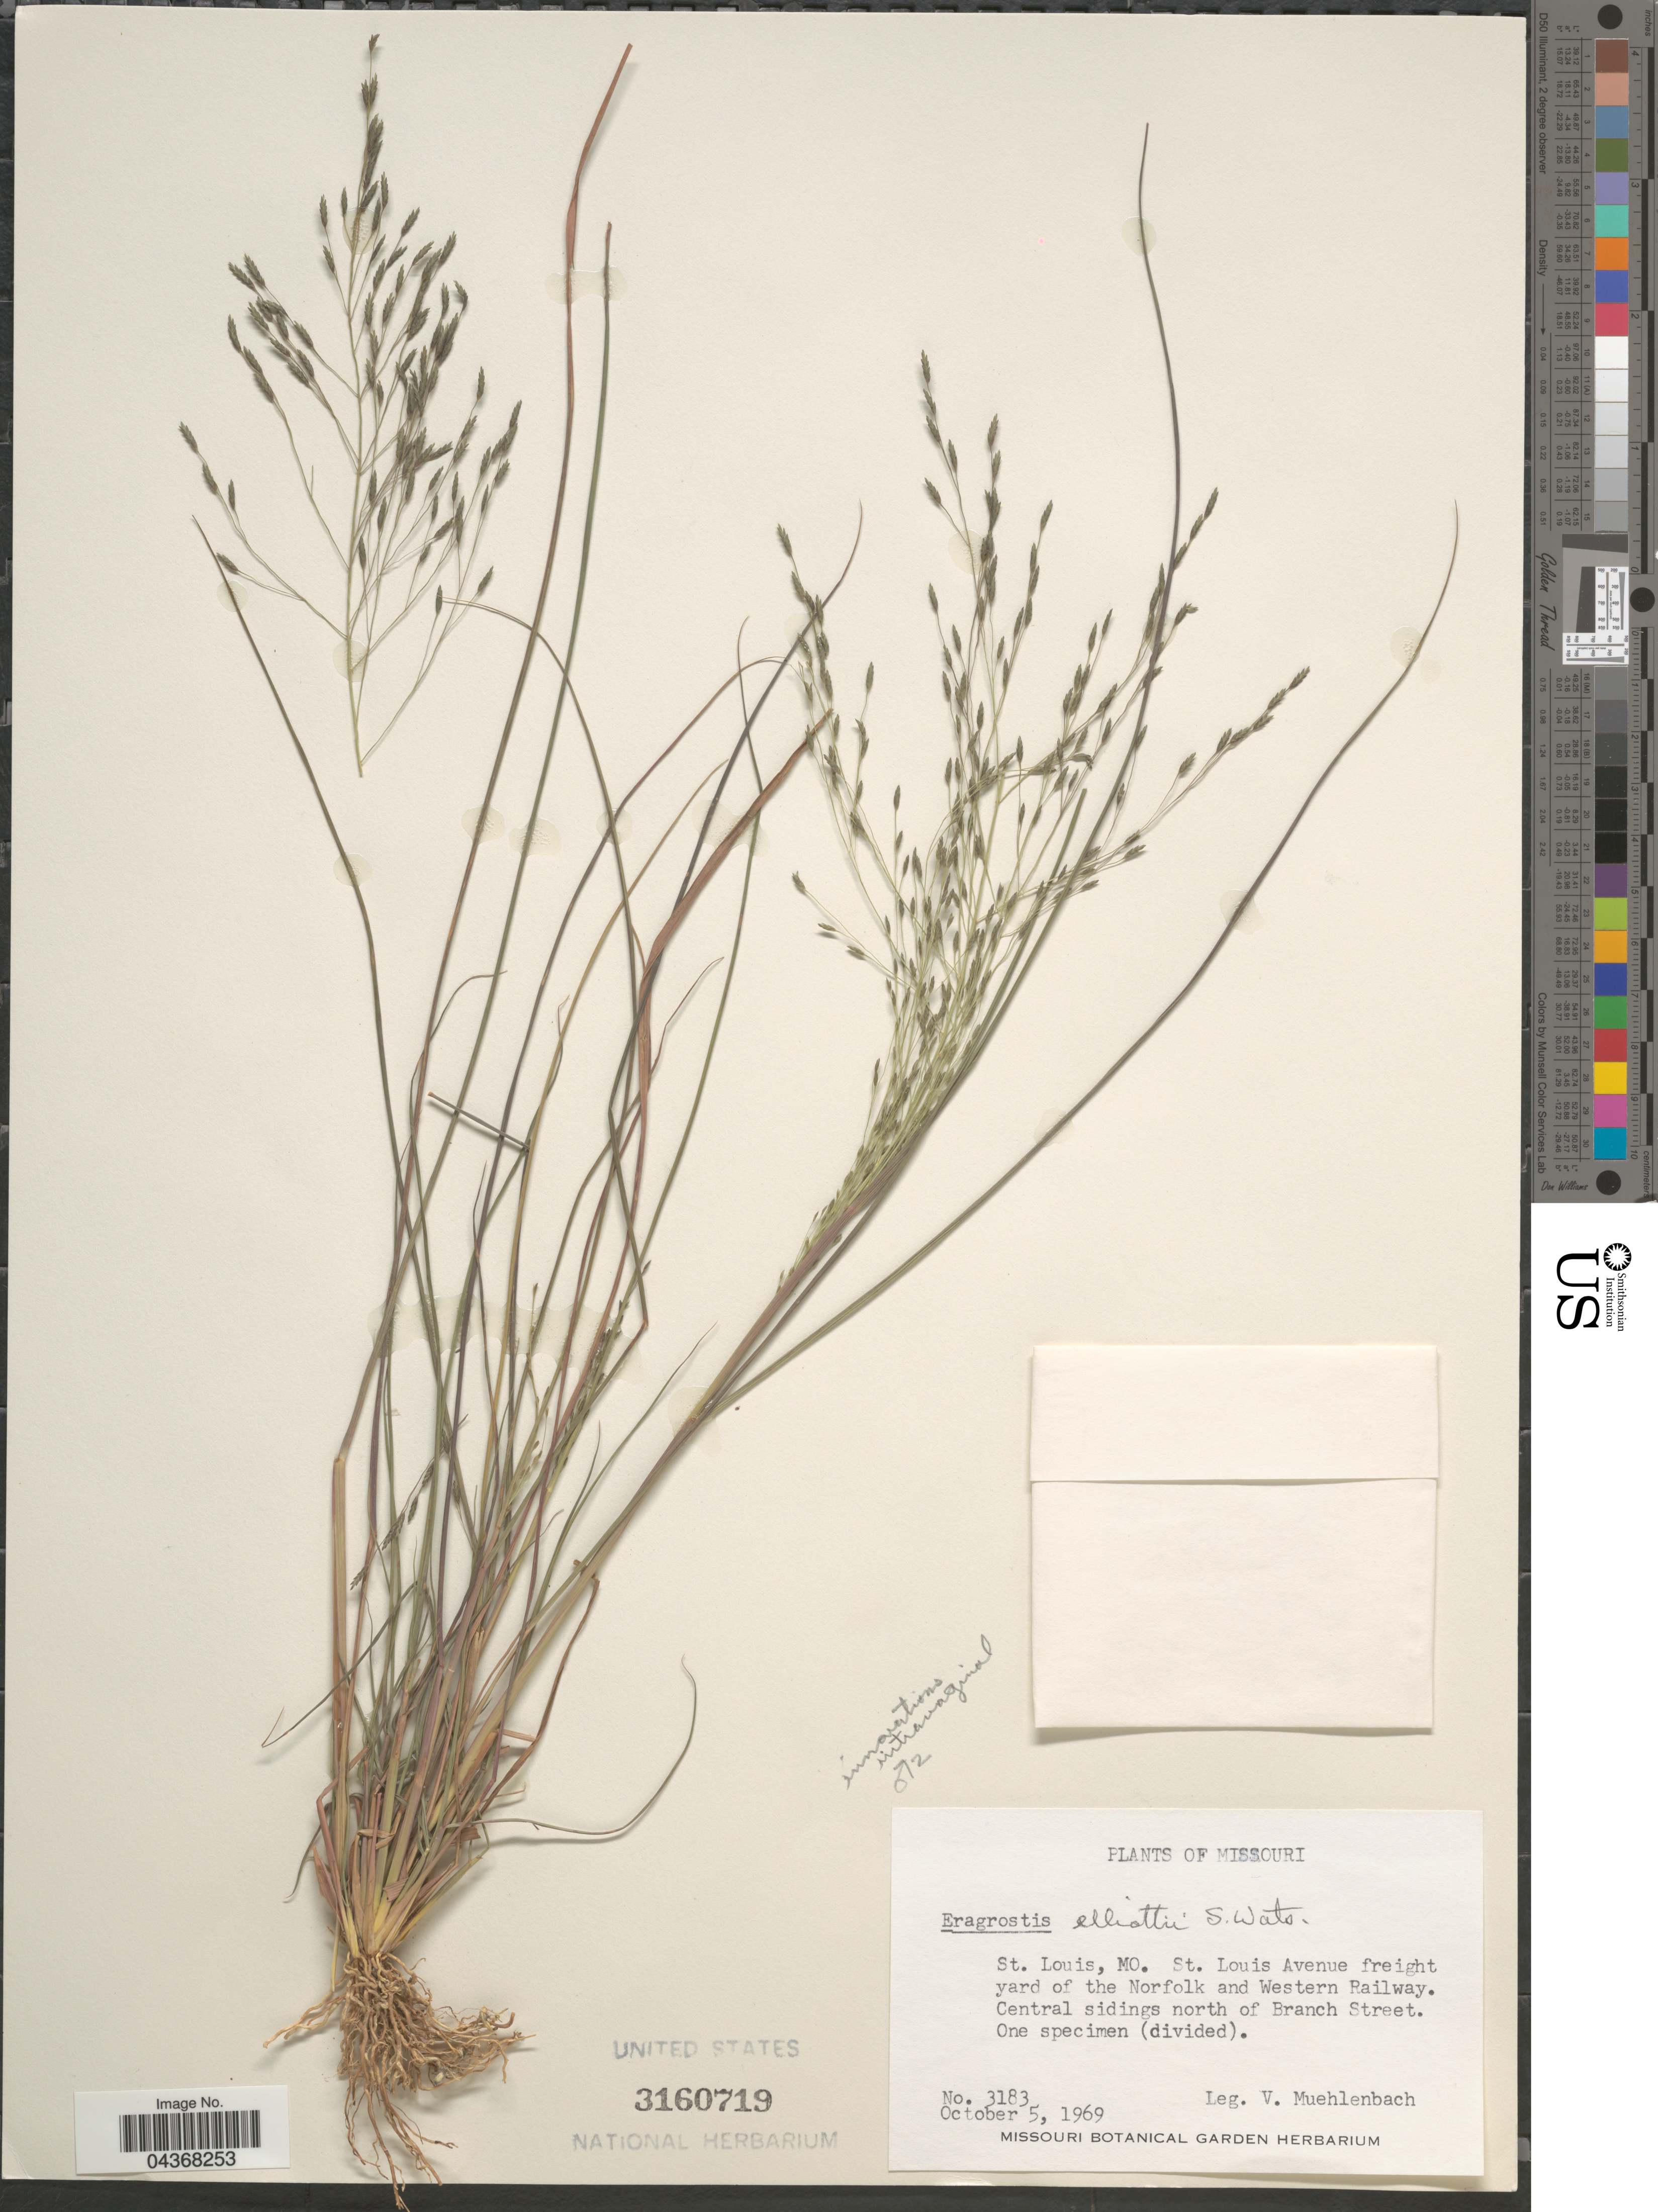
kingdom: Plantae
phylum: Tracheophyta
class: Liliopsida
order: Poales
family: Poaceae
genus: Eragrostis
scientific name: Eragrostis elliottii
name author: S. Watson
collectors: V. Muehlenbach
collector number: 3183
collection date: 1969-10-05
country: United States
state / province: Missouri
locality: St. Louis, Mo. St. Louis Avenue freight yard of the Norfolk and Western Railway. Central sidings north of Branch Street.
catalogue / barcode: US 3160719